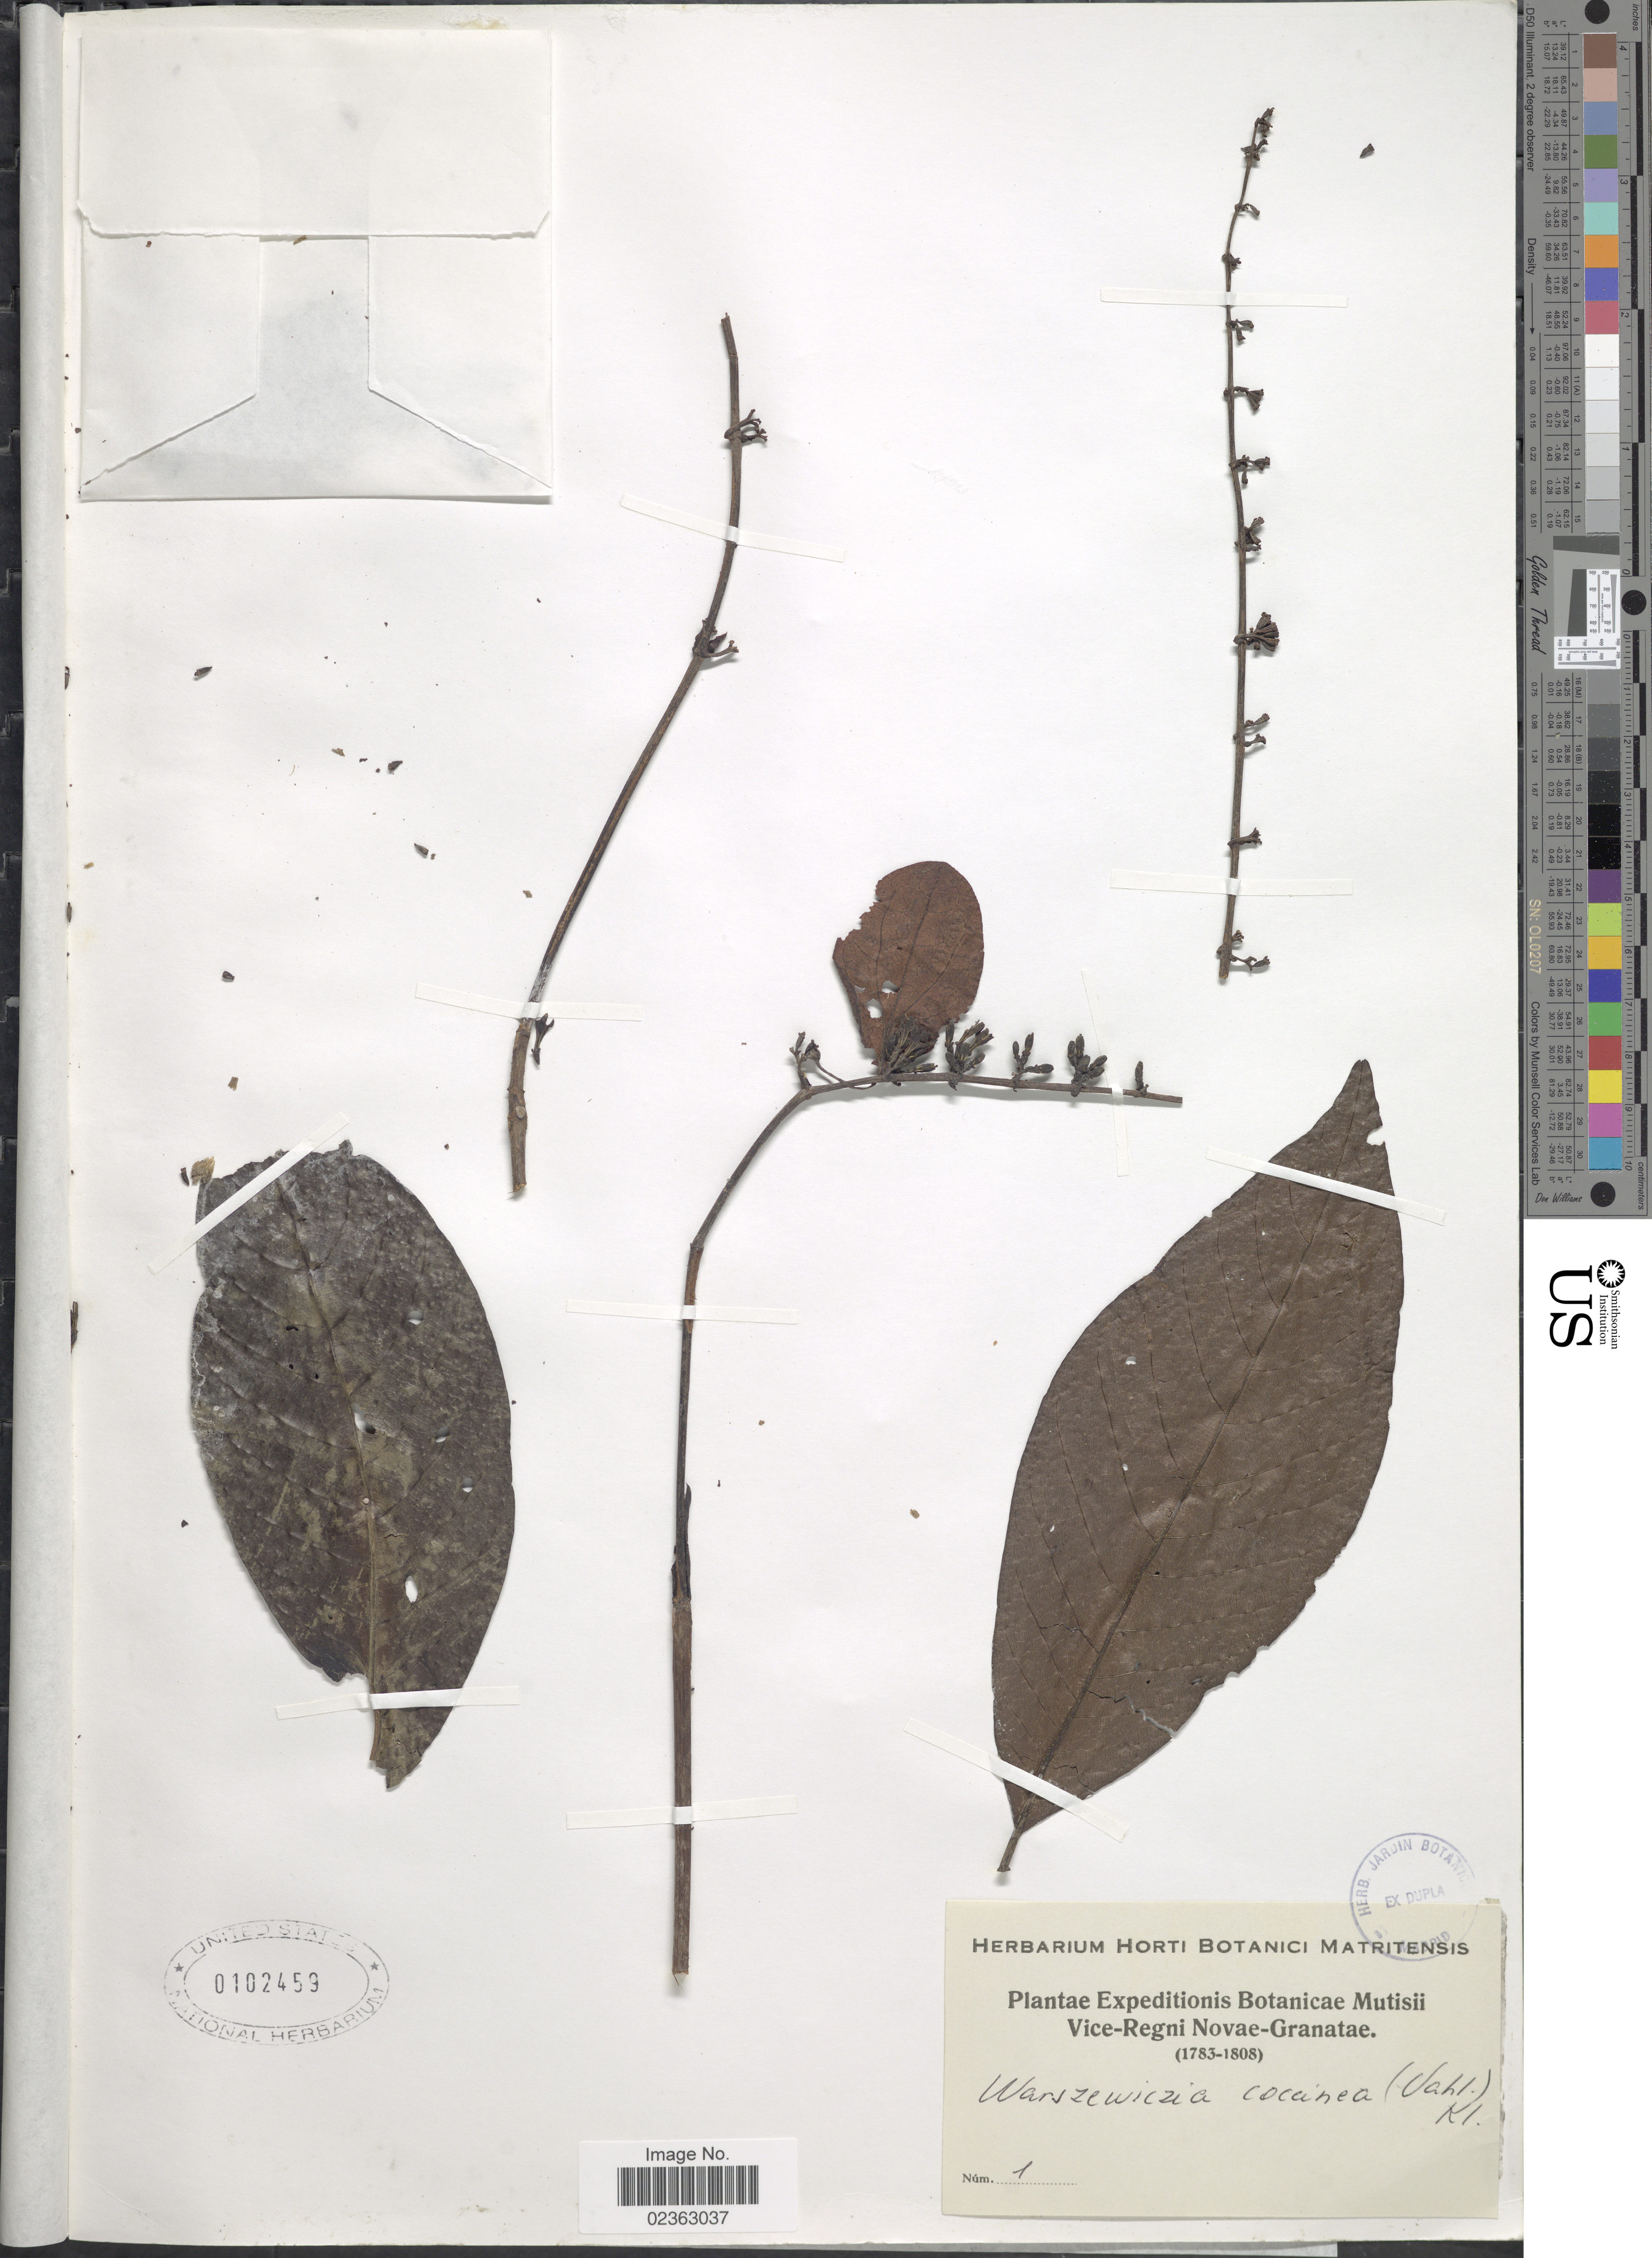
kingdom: Plantae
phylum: Tracheophyta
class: Magnoliopsida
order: Gentianales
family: Rubiaceae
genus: Warszewiczia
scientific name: Warszewiczia coccinea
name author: (Vahl) Klotzsch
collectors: ex herb. Horti Botanici Matritensis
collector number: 1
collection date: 1783/1808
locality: Botanicae Mutisii [unsure placement] Vice-Regni Novae-Granatae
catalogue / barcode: US 102459